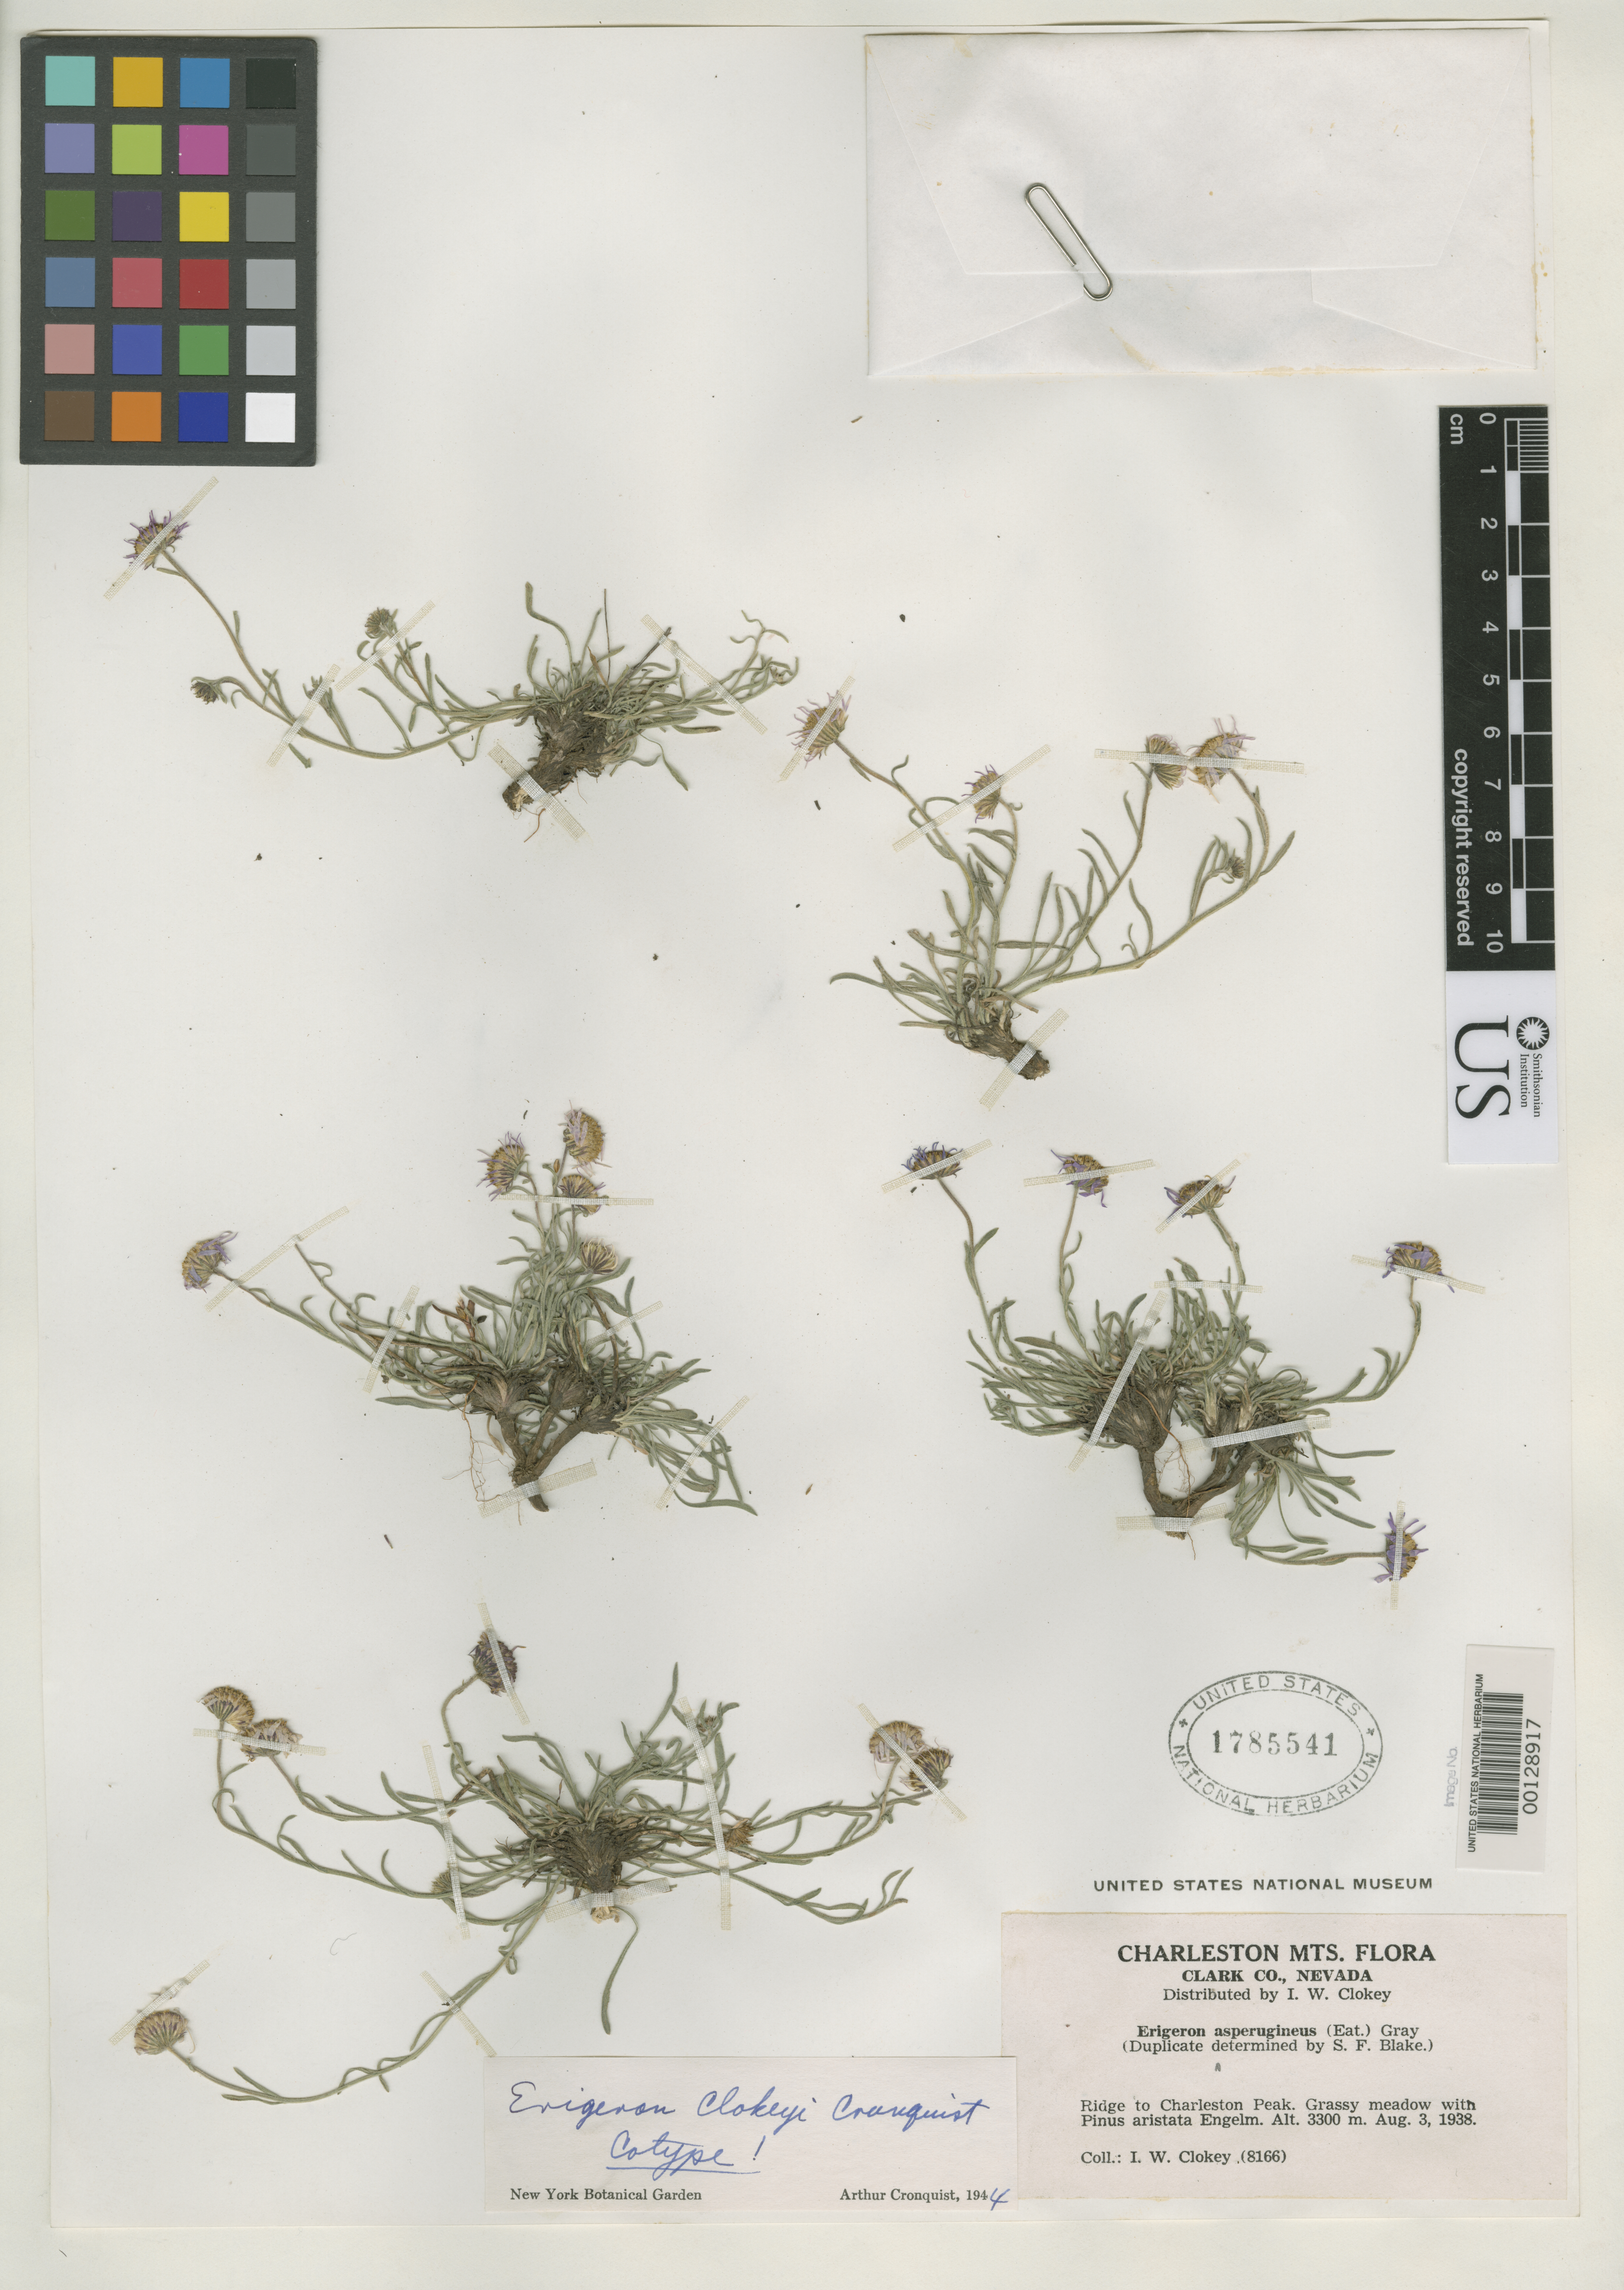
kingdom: Plantae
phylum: Tracheophyta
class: Magnoliopsida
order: Asterales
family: Asteraceae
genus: Erigeron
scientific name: Erigeron clokeyi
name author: Cronq.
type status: Paratype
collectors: I. W. Clokey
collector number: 8166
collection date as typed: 03 Aug 1938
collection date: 1938-08-03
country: United States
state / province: Nevada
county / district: Clark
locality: Ridge of Charleston Peak.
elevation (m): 3300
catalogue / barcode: US 1785541